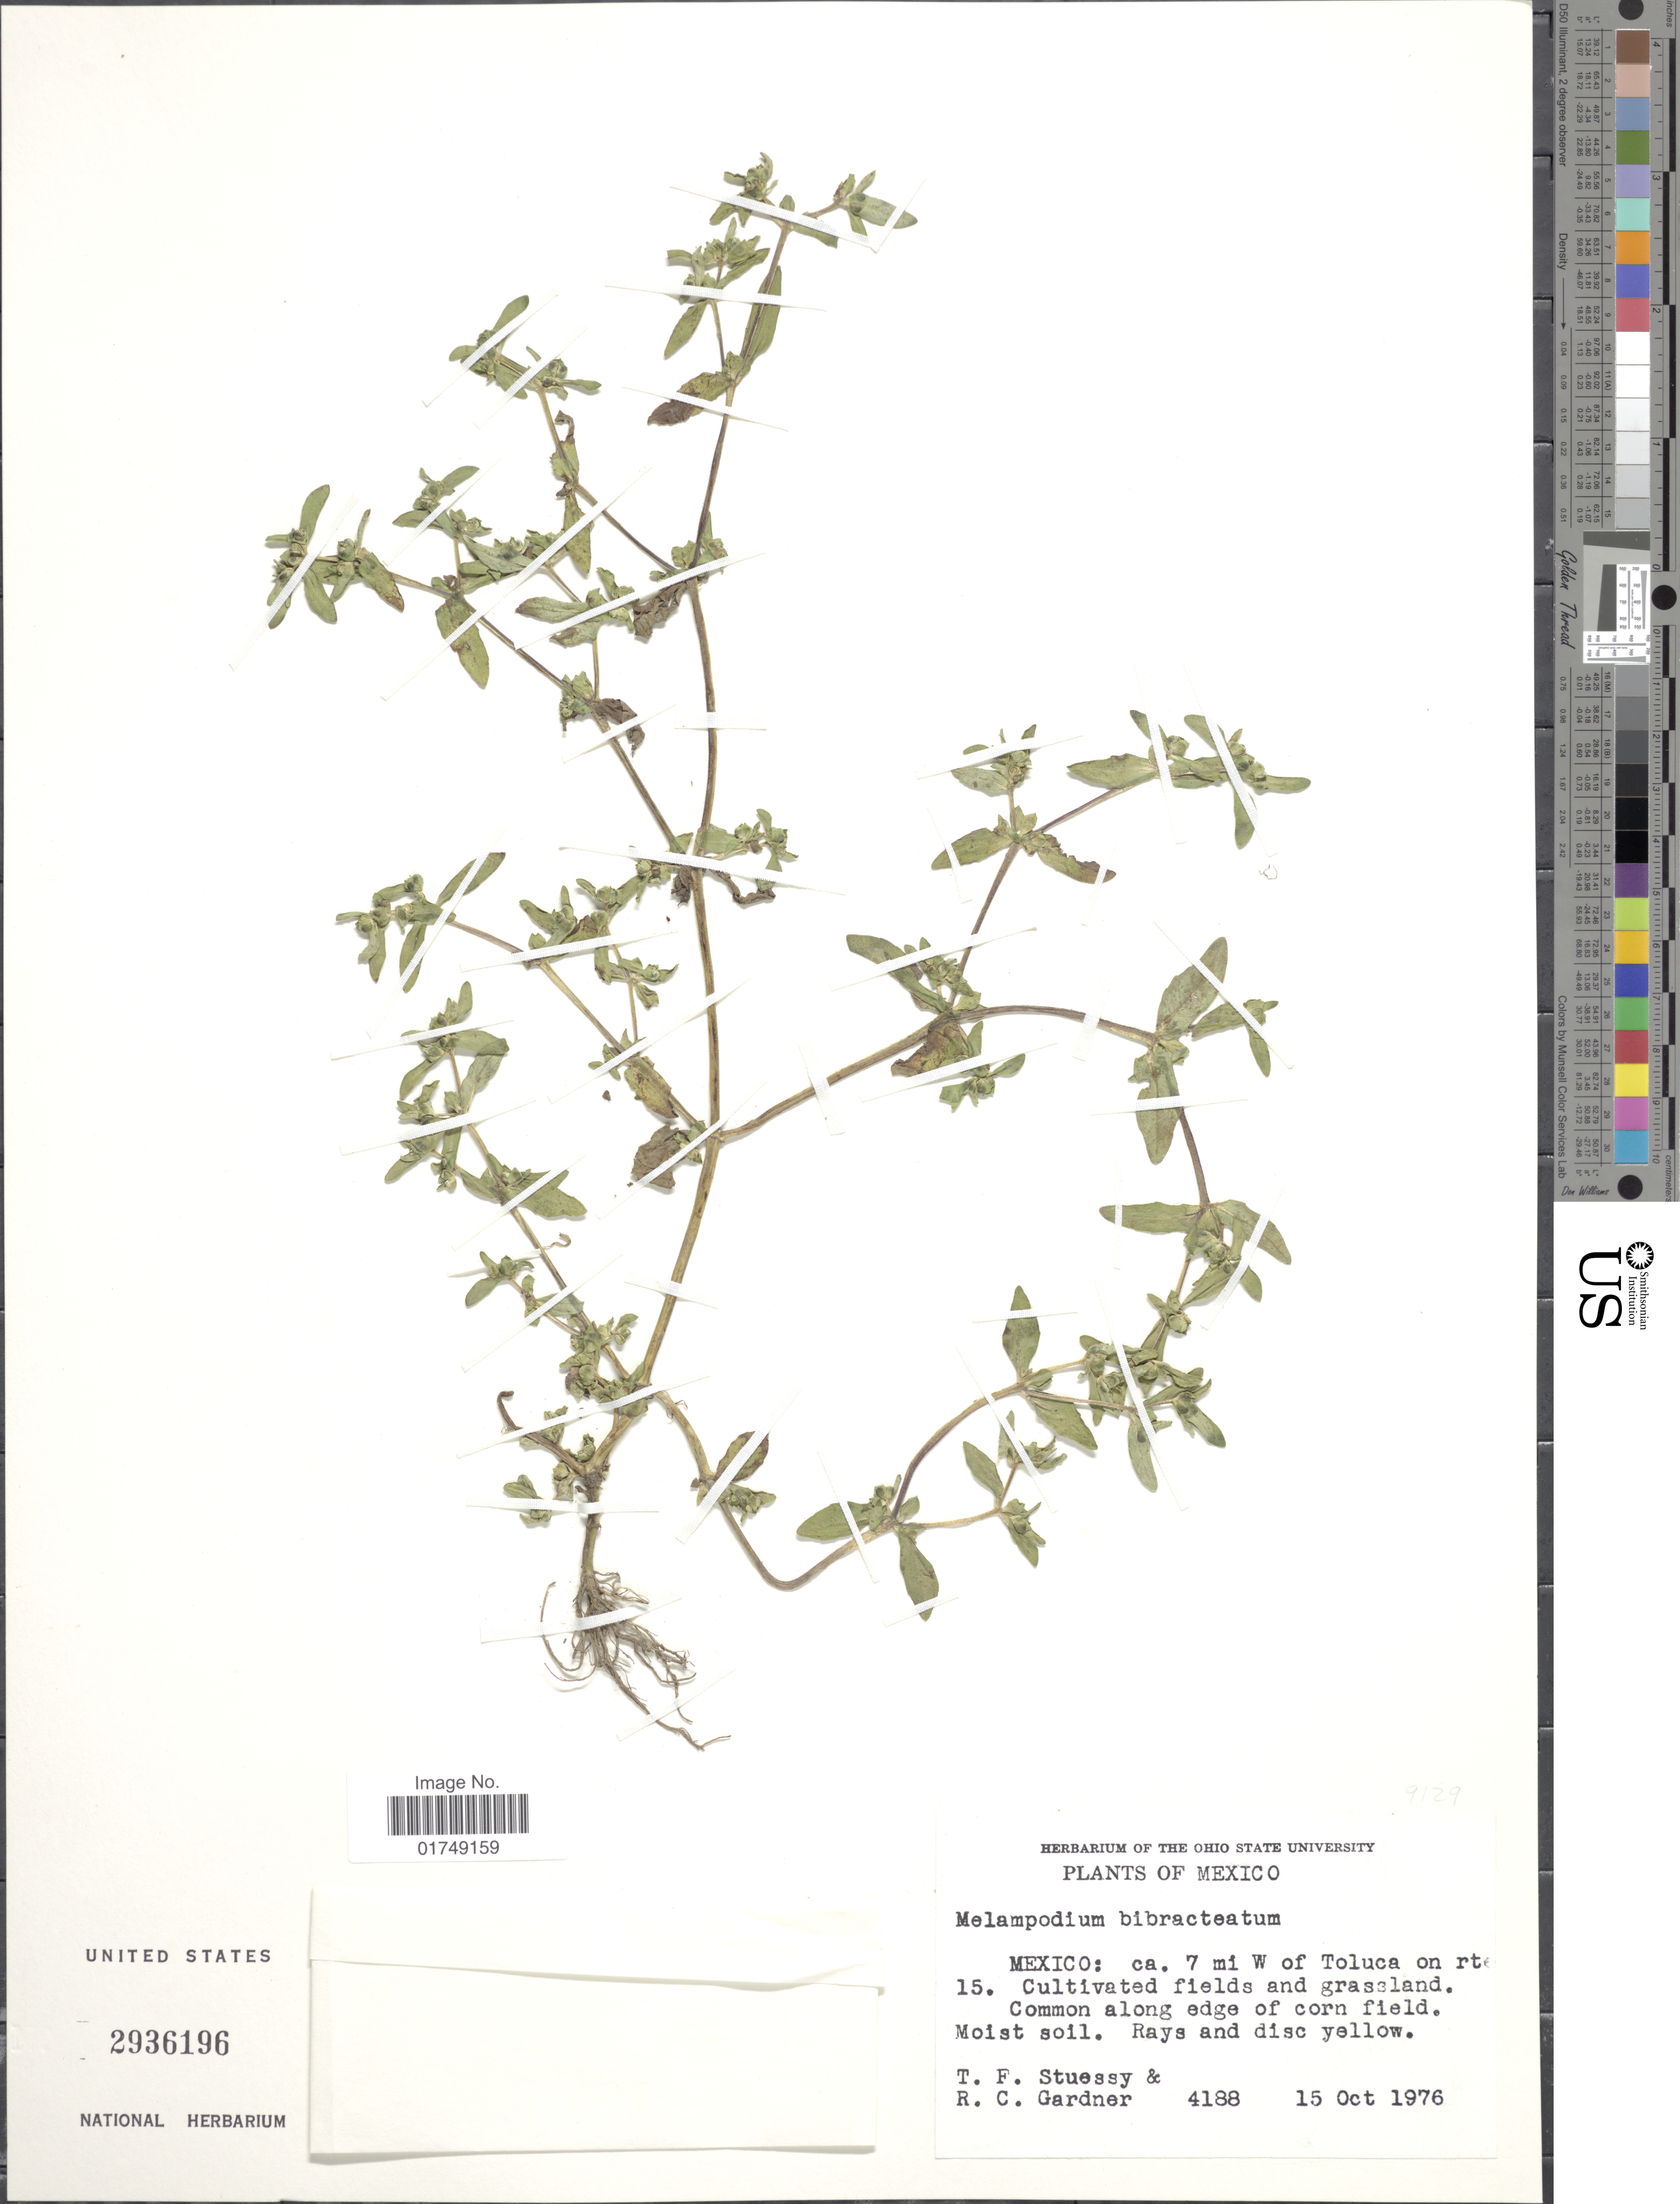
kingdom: Plantae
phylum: Tracheophyta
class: Magnoliopsida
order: Asterales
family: Asteraceae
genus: Melampodium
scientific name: Melampodium bibracteatum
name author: S. Watson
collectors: T. Stuessy & R. C. Gardner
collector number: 4188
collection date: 1976-10-15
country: Mexico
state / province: México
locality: Ca 7 mi W of Toluca on rte 15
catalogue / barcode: US 2936196